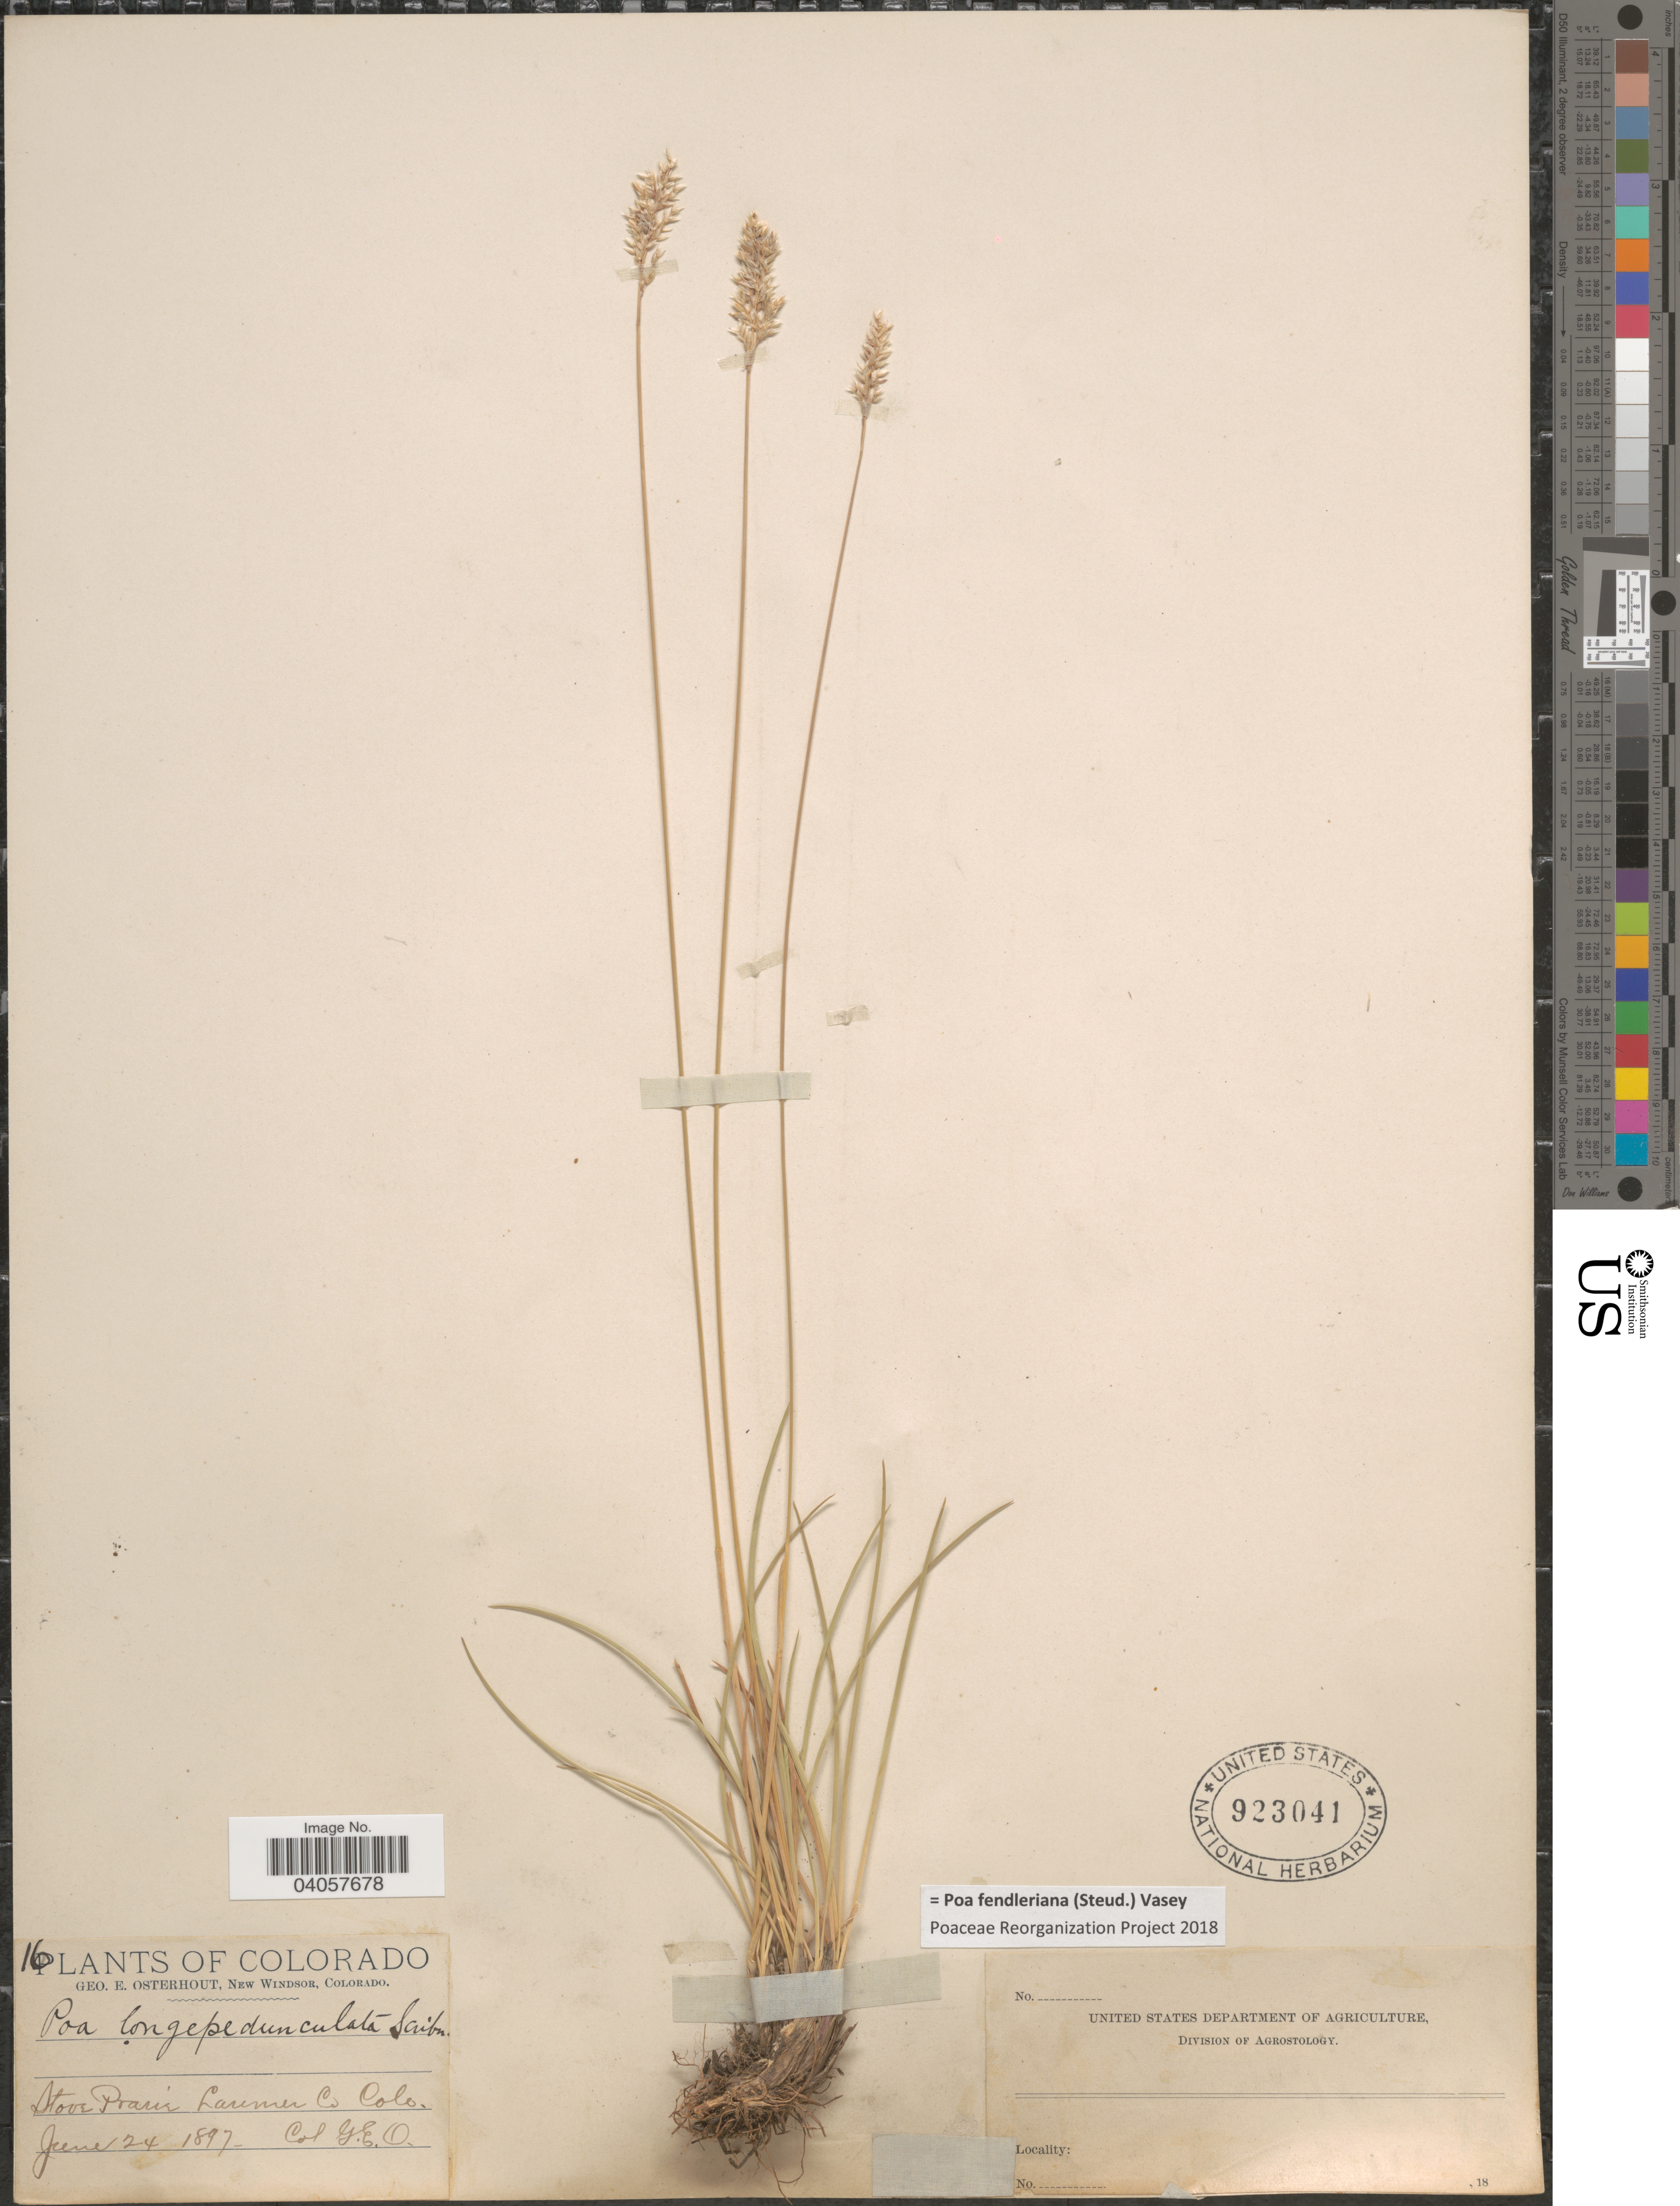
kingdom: Plantae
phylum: Tracheophyta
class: Liliopsida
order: Poales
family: Poaceae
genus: Poa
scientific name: Poa fendleriana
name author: (Steud.) Vasey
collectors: G. Osterhout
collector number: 16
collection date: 1897-06-24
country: United States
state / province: Colorado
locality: Stove Prairie Larimer Co.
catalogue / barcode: US 923041